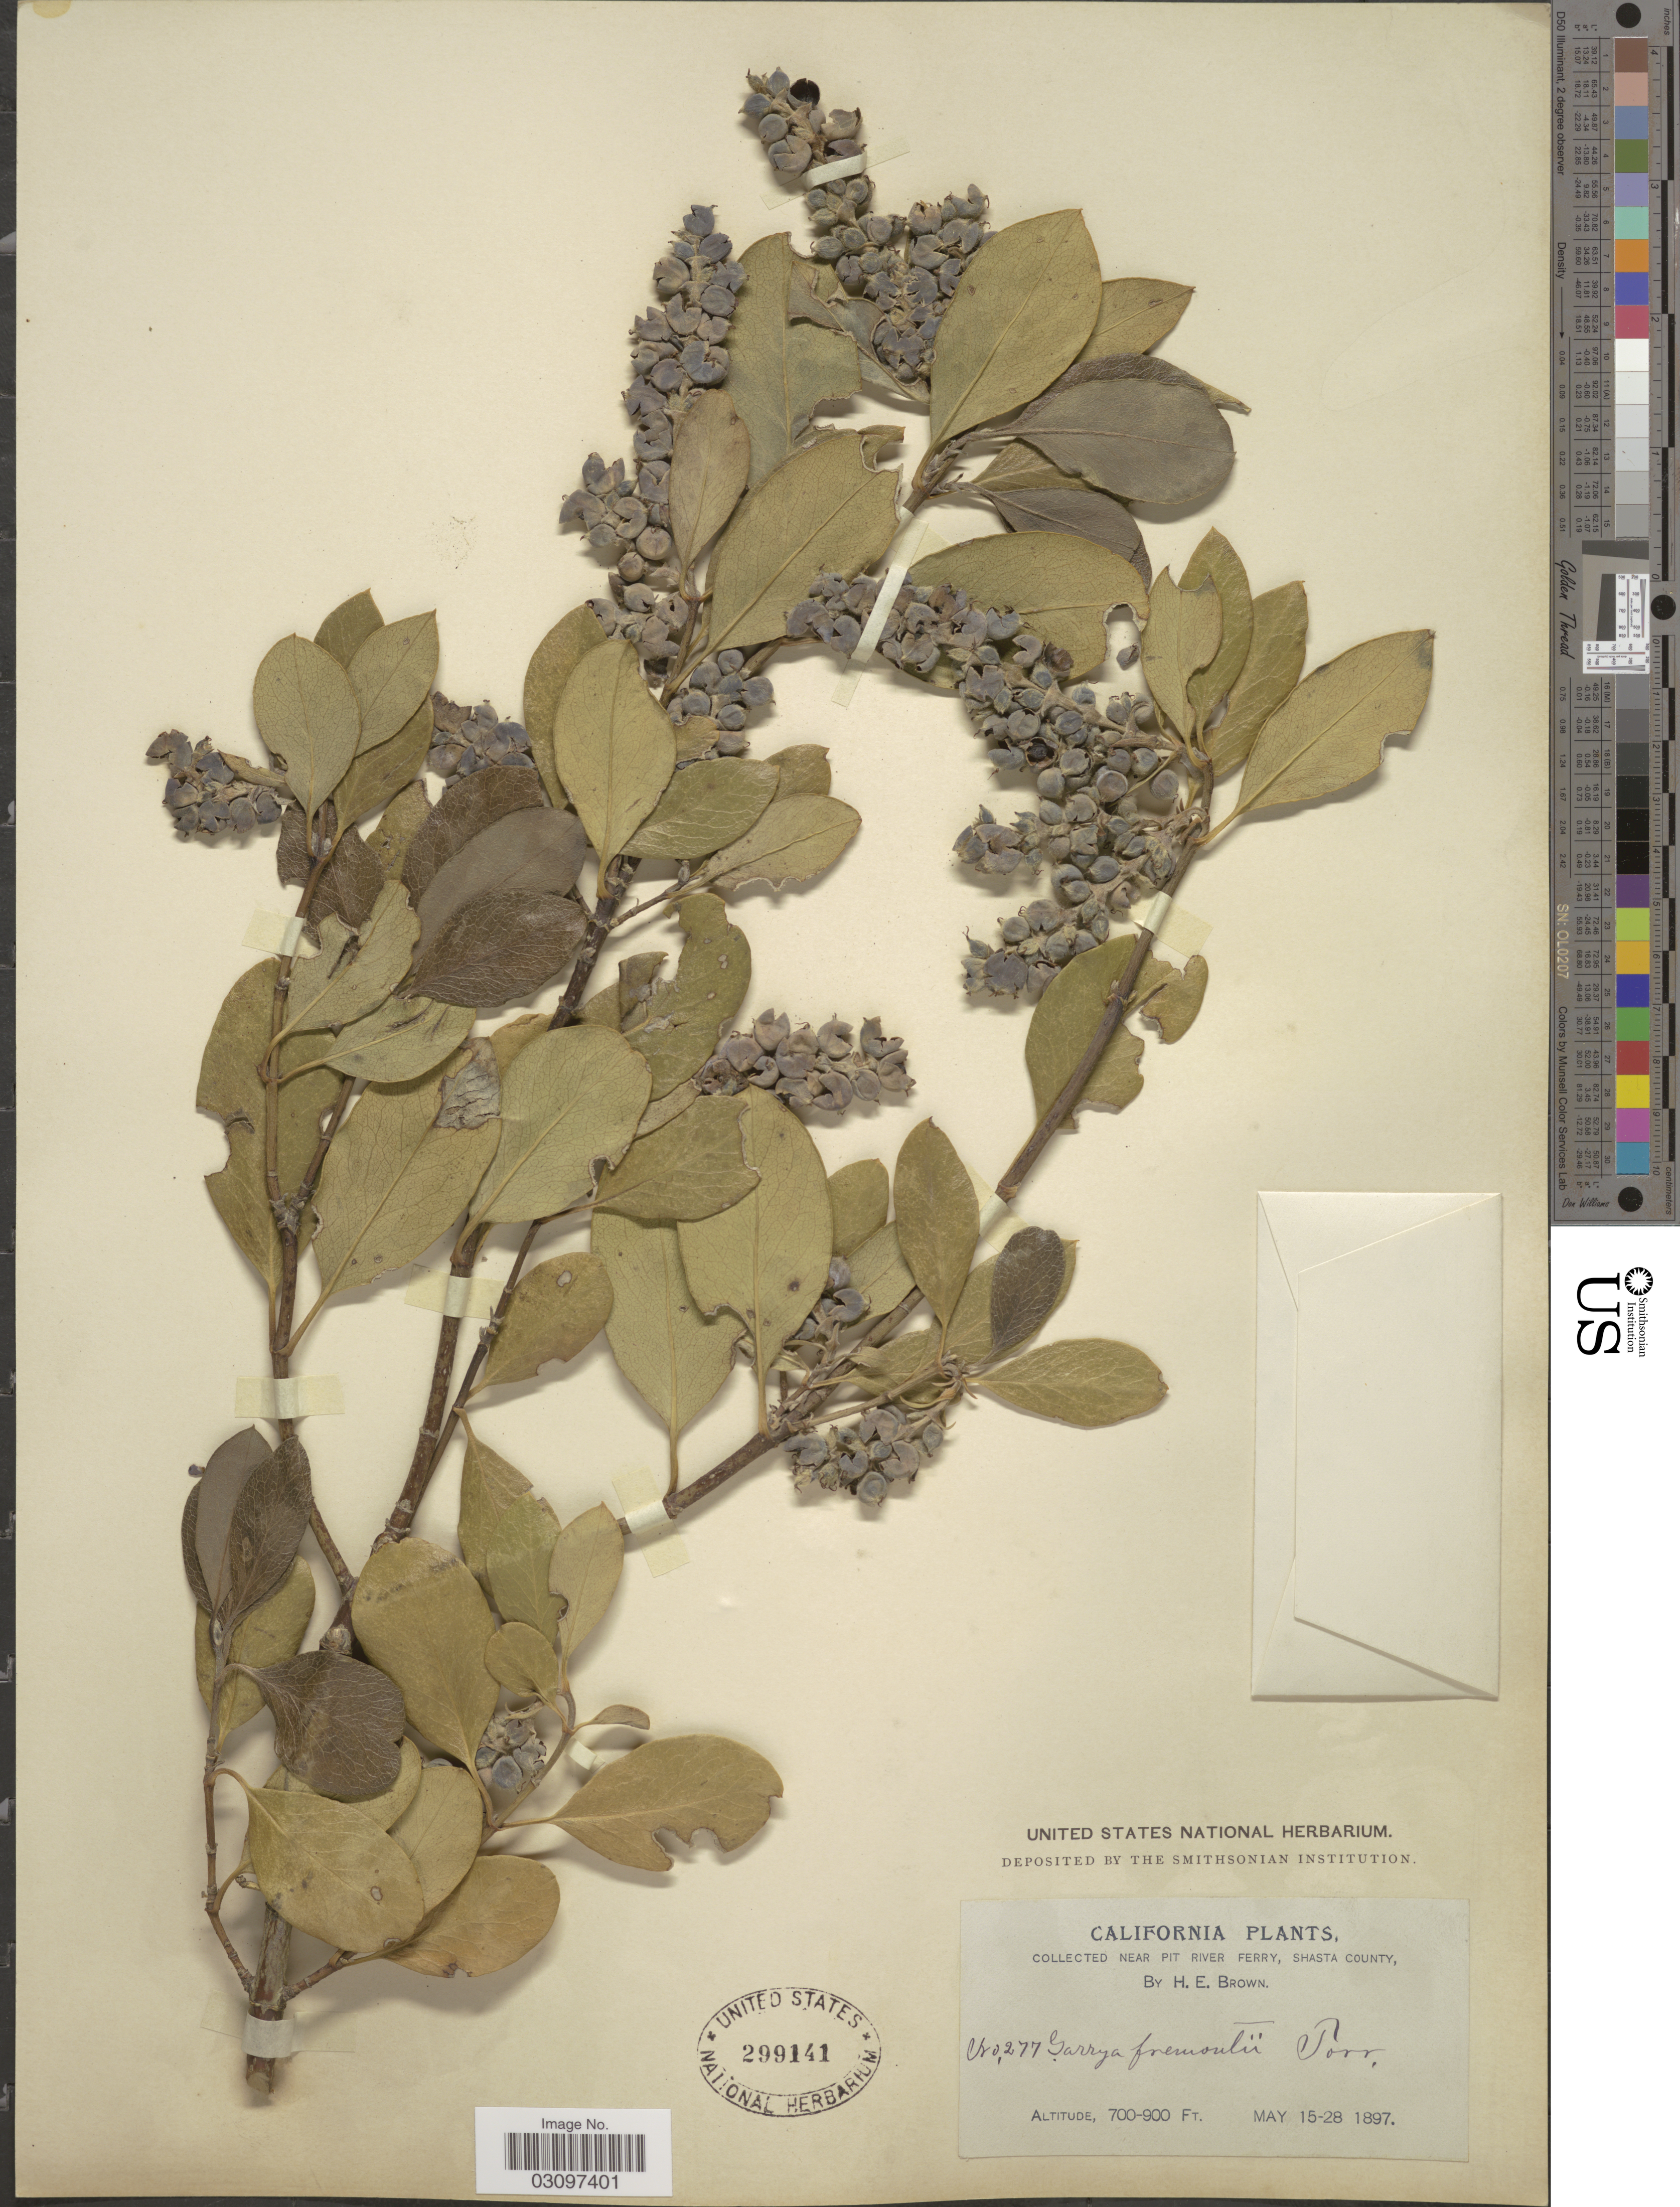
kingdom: Plantae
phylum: Tracheophyta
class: Magnoliopsida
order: Garryales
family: Garryaceae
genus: Garrya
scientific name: Garrya fremontii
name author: Torr.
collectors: H. E. Brown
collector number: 277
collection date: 1897-05-15/1897-05-28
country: United States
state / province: California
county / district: Shasta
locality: Near the Pit River Ferry, Shasta County.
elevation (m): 213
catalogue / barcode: US 299141